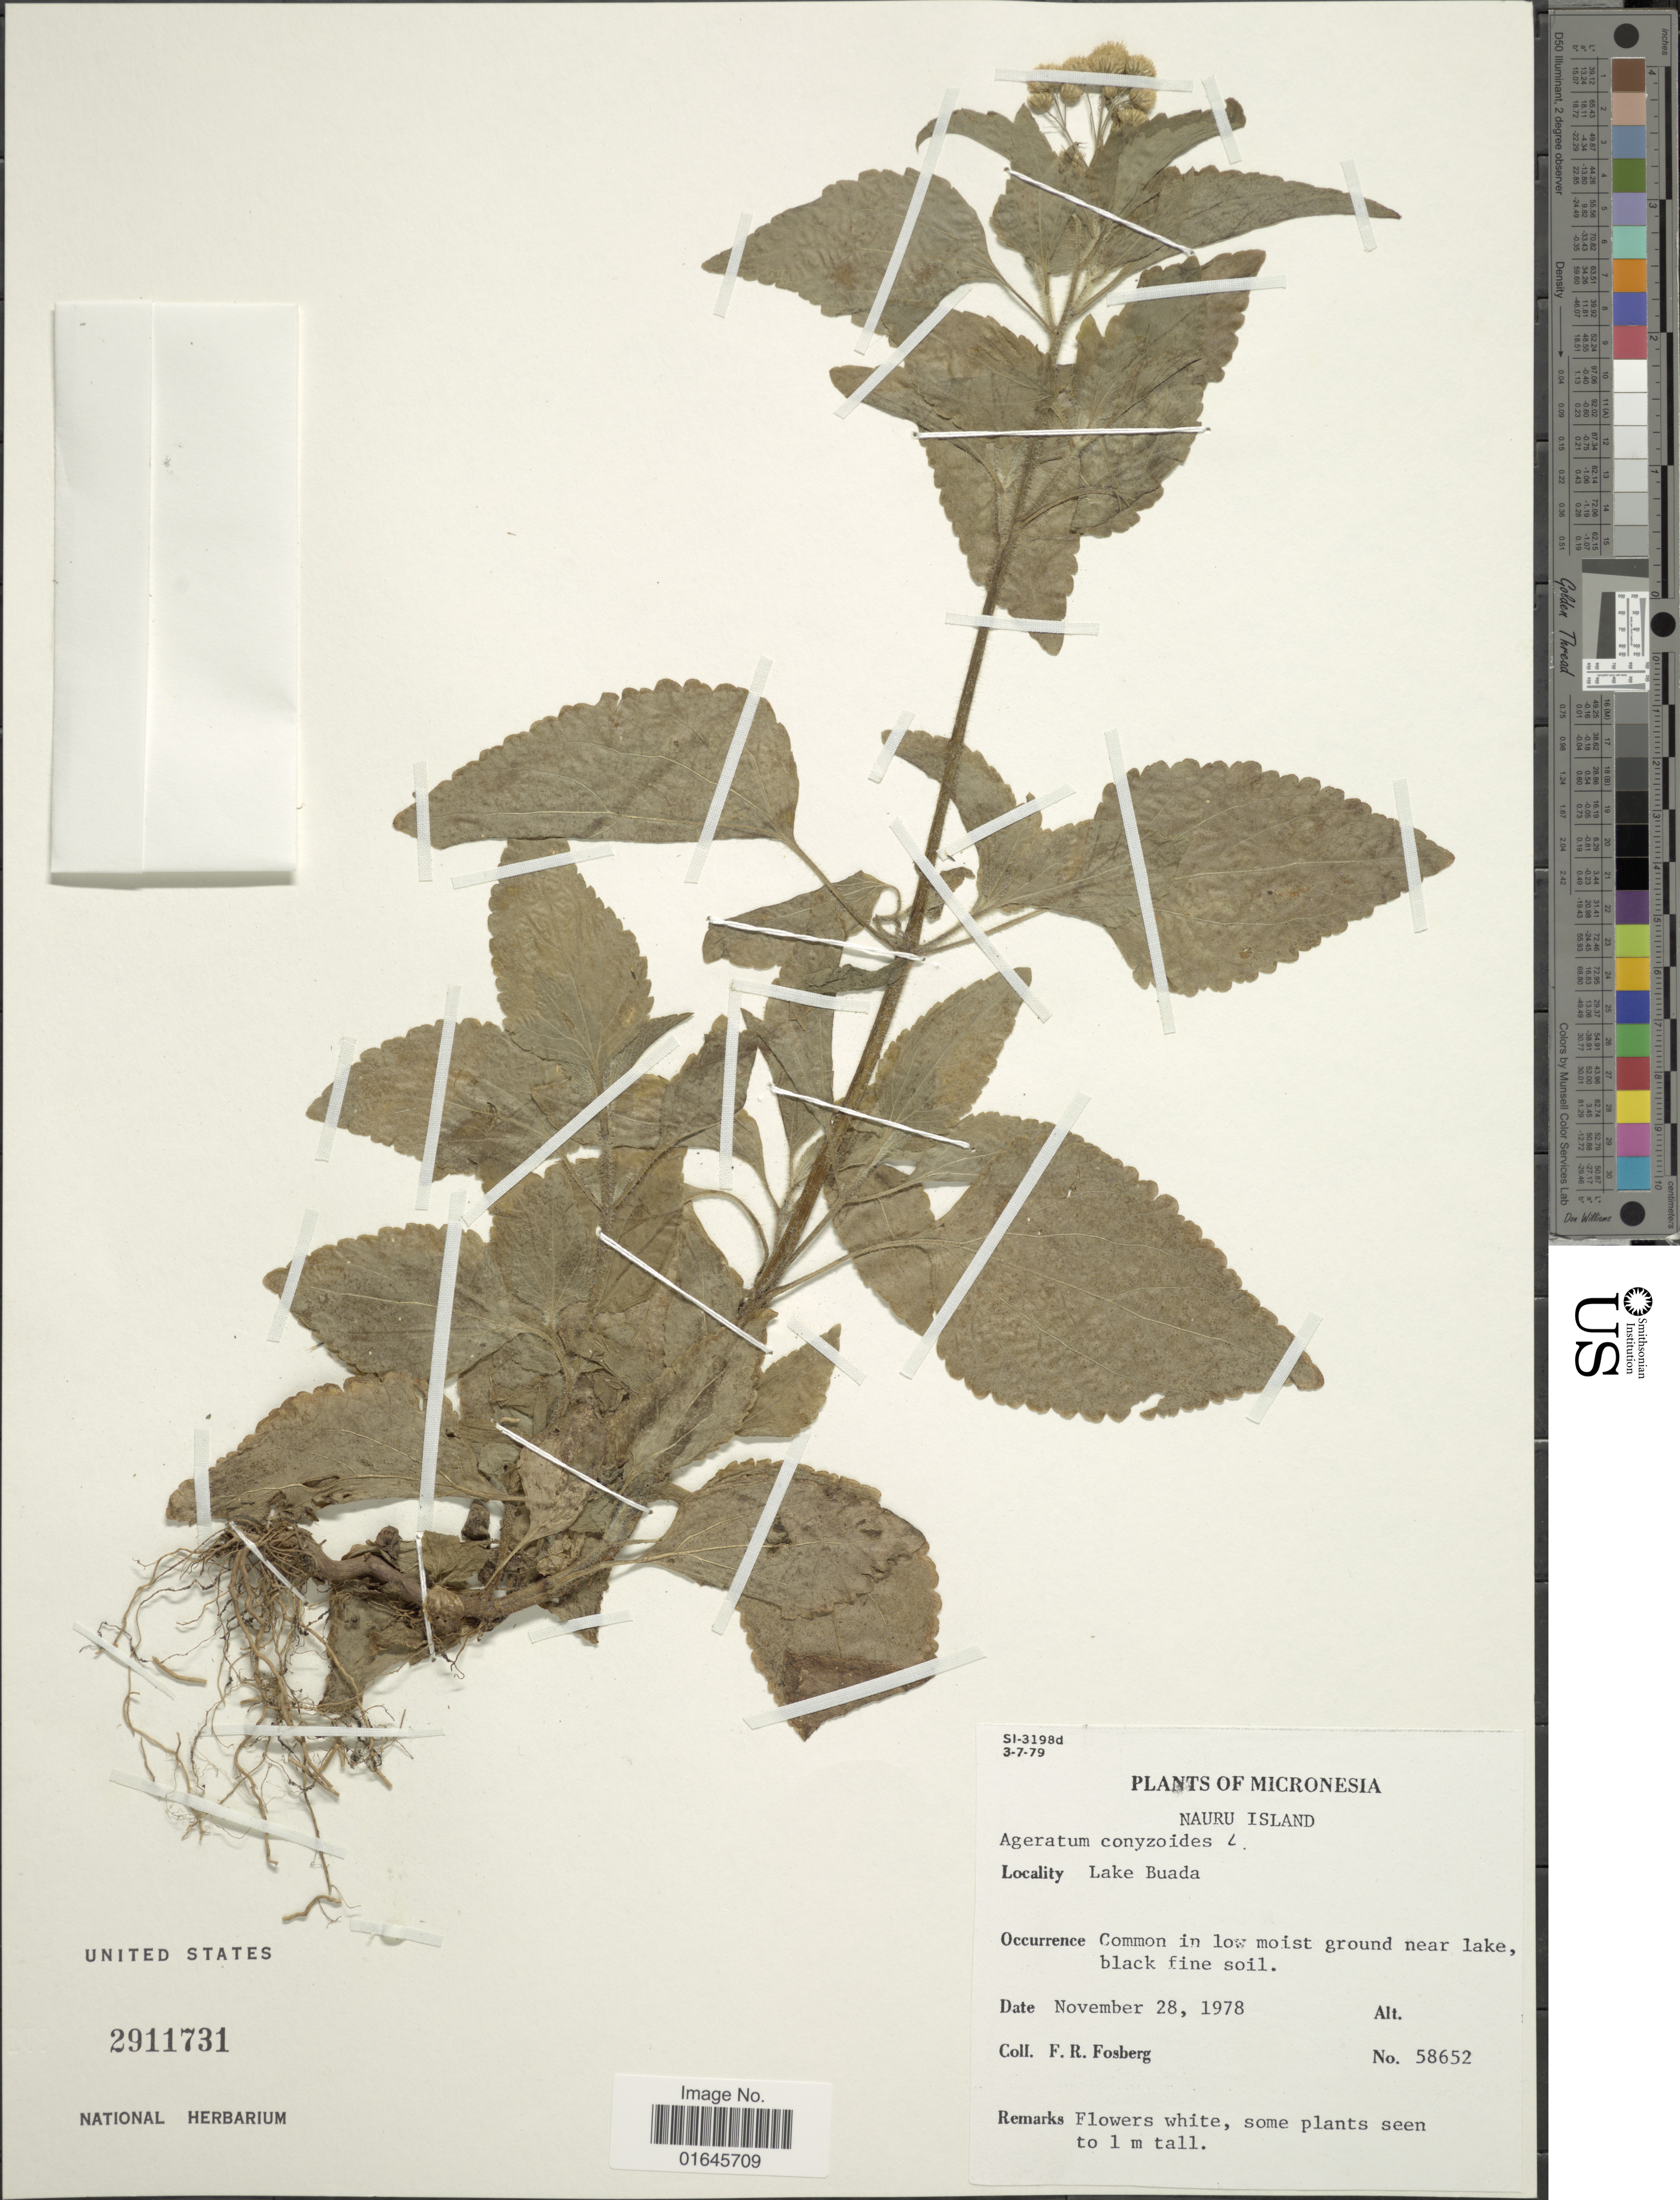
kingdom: Plantae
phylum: Tracheophyta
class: Magnoliopsida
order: Asterales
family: Asteraceae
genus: Ageratum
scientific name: Ageratum conyzoides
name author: L.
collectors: F. R. Fosberg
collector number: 58652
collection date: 1978-11-28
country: Nauru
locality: Nauru Island, Lake Buada, Micronesia, Common in low moist ground near Lake, black fine soil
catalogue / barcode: US 2911731